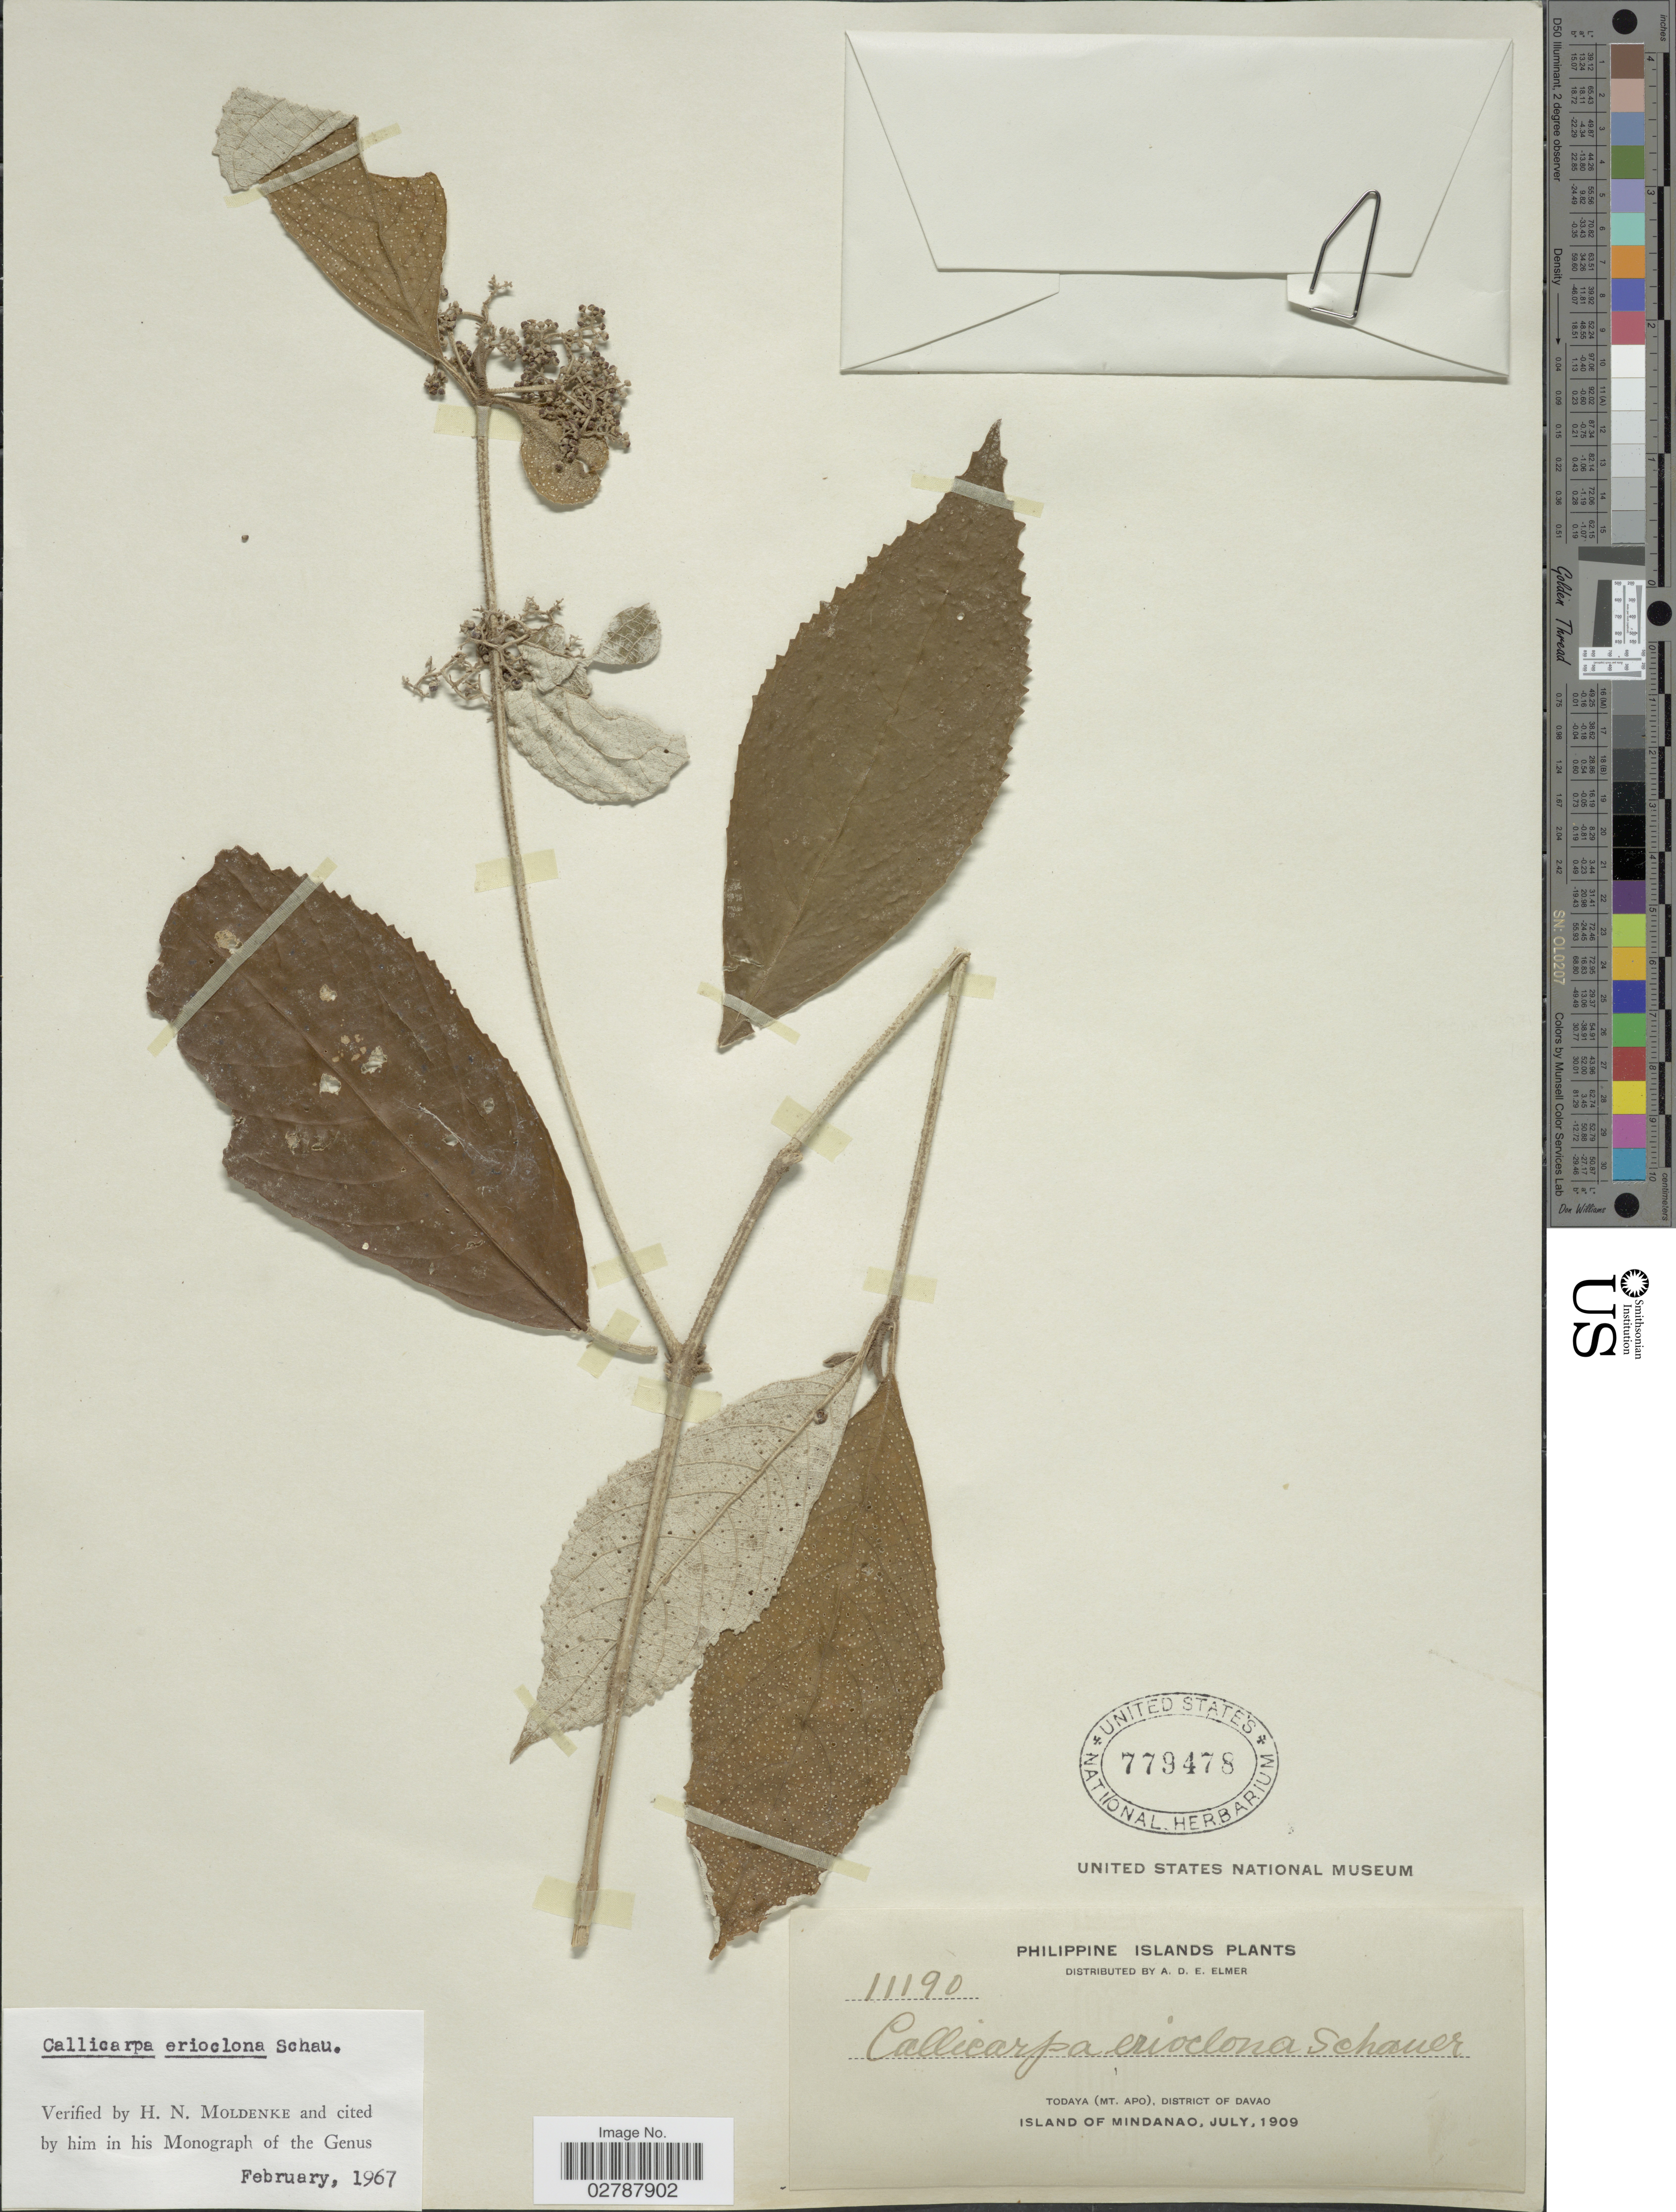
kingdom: Plantae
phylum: Tracheophyta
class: Magnoliopsida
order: Lamiales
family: Lamiaceae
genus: Callicarpa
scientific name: Callicarpa erioclona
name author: Schauer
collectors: A. D. E. Elmer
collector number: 11190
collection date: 1909-07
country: Philippines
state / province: Davao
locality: Philippine Islands. Todaya (Mt. Apo), District of Davao. Island of Mindanao.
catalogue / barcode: US 779478